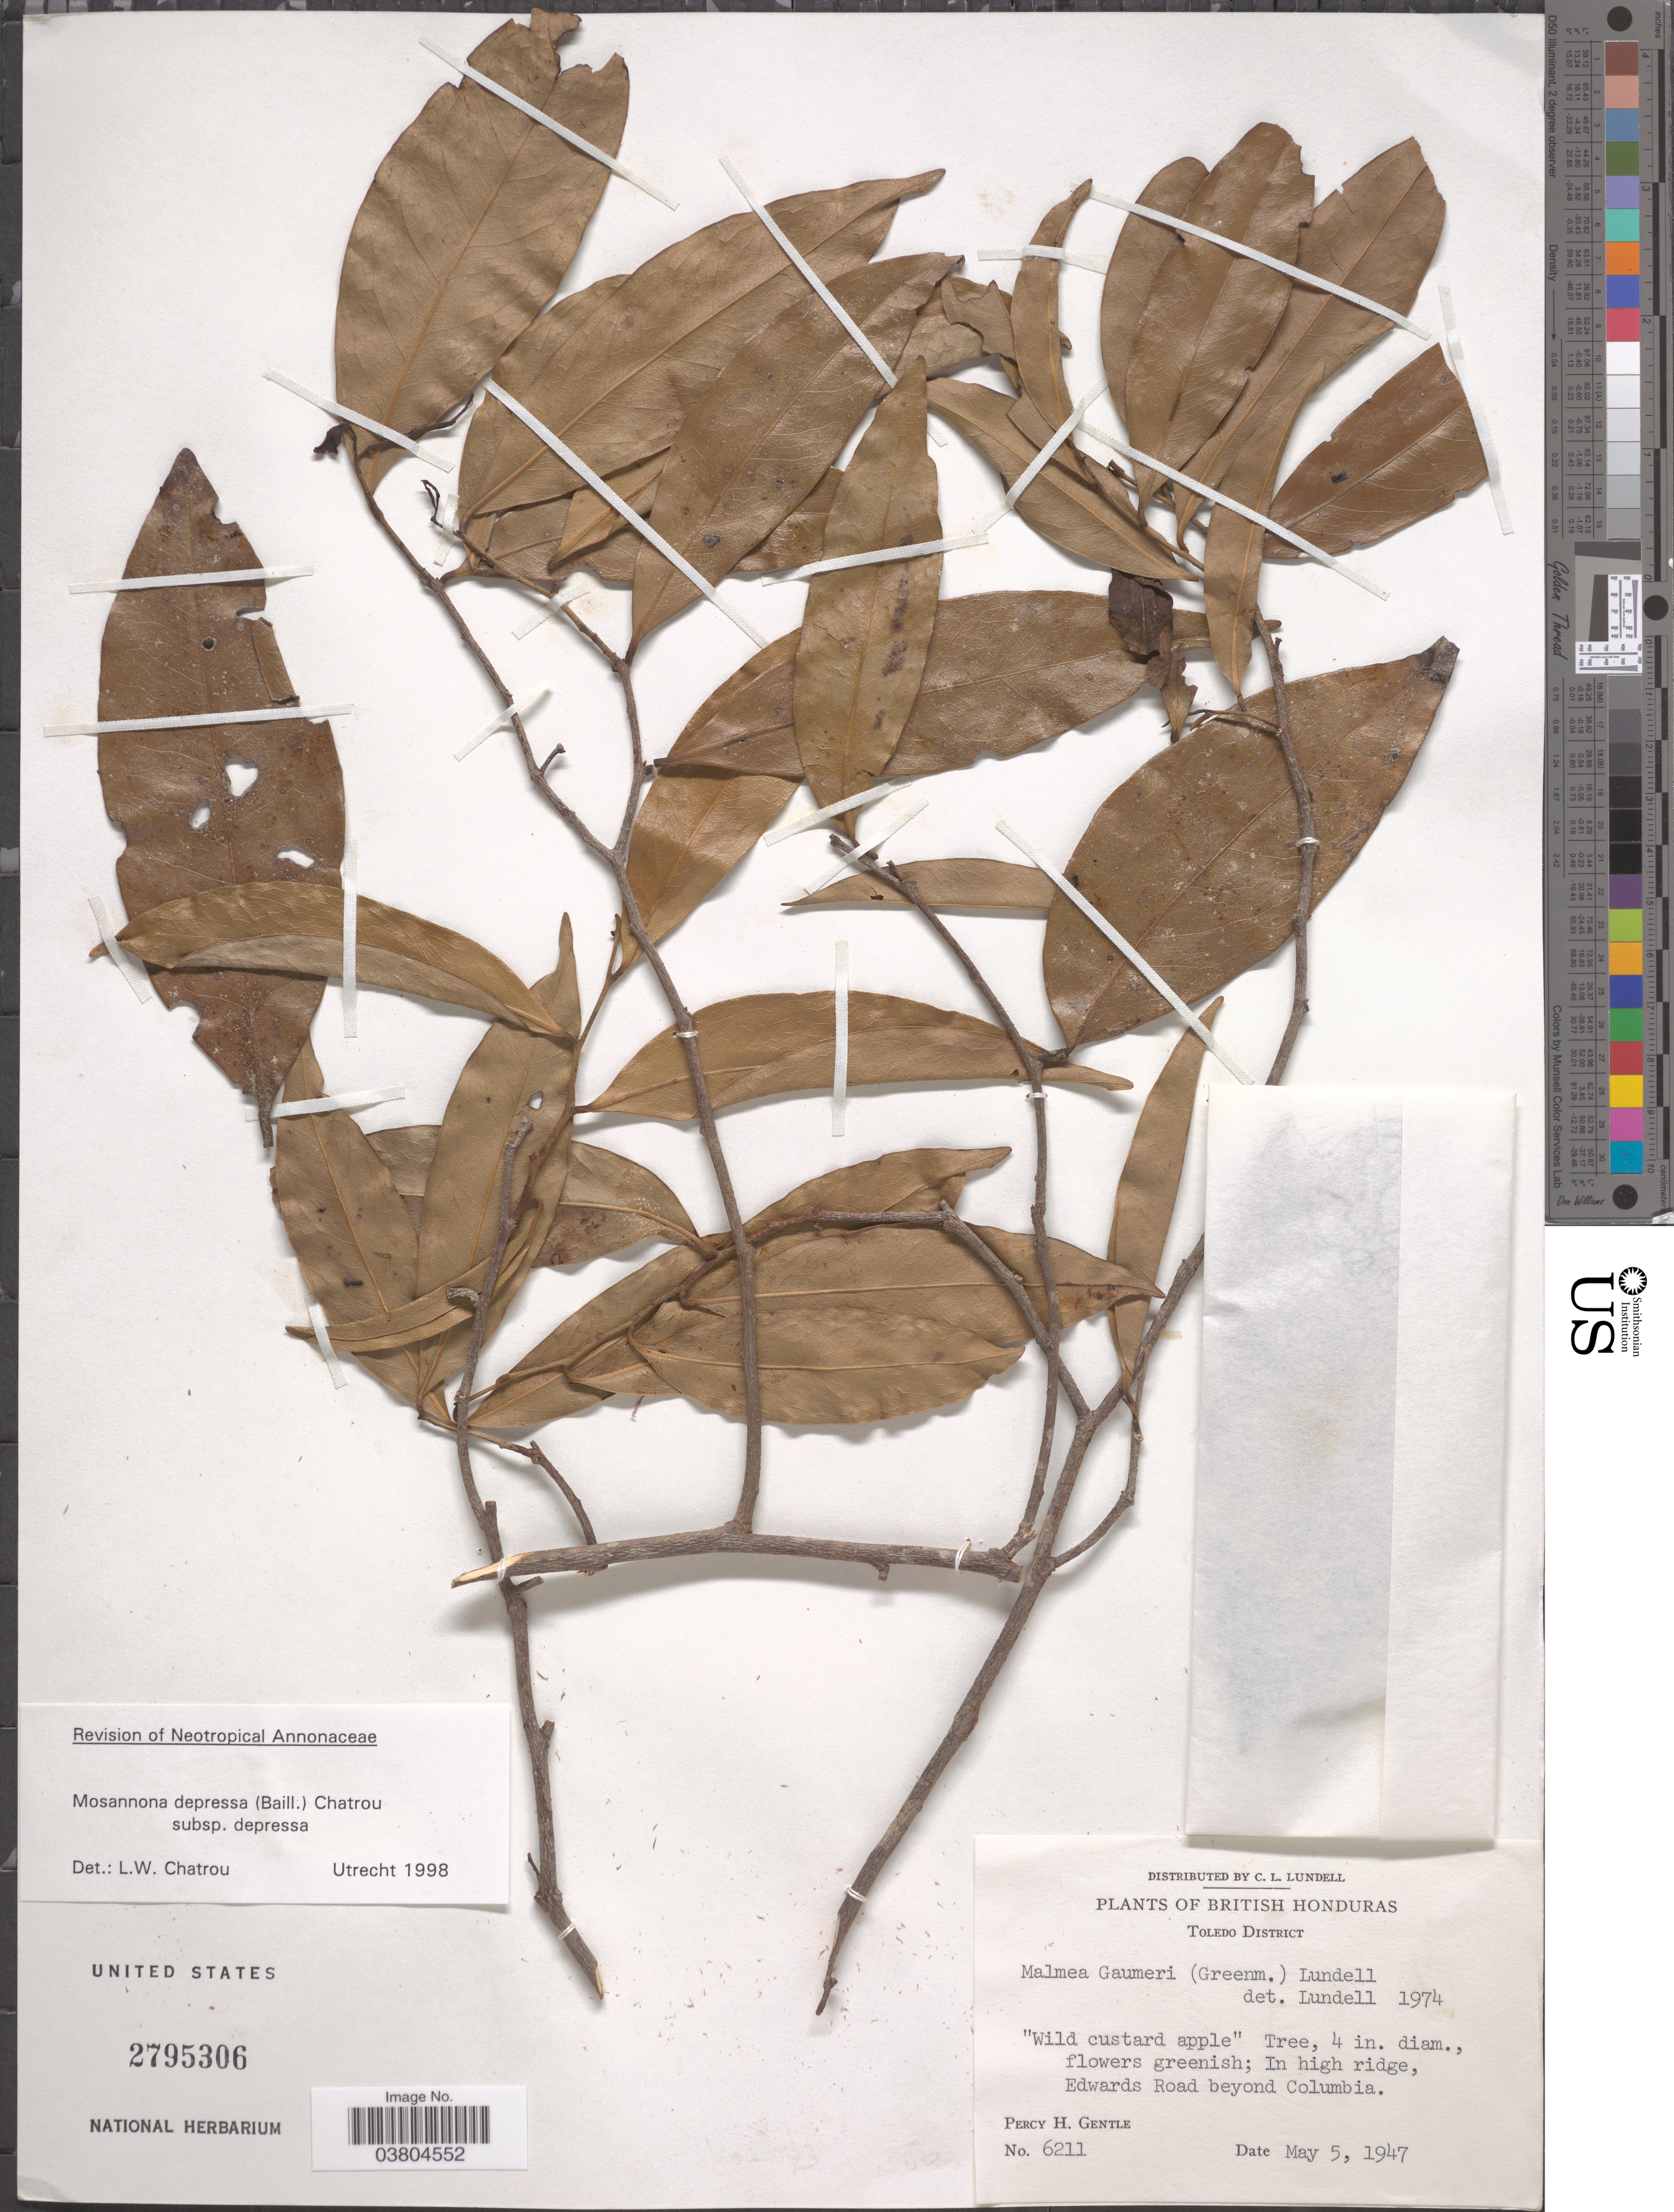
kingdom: Plantae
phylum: Tracheophyta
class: Magnoliopsida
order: Magnoliales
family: Annonaceae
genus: Mosannona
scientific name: Mosannona depressa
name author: (Baill.) Chatrou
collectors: P. H. Gentle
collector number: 6211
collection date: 1947-05-05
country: Belize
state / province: Toledo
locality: British Honduras. Toledo District. Edwards Road beyond Columbia.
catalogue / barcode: US 2795306